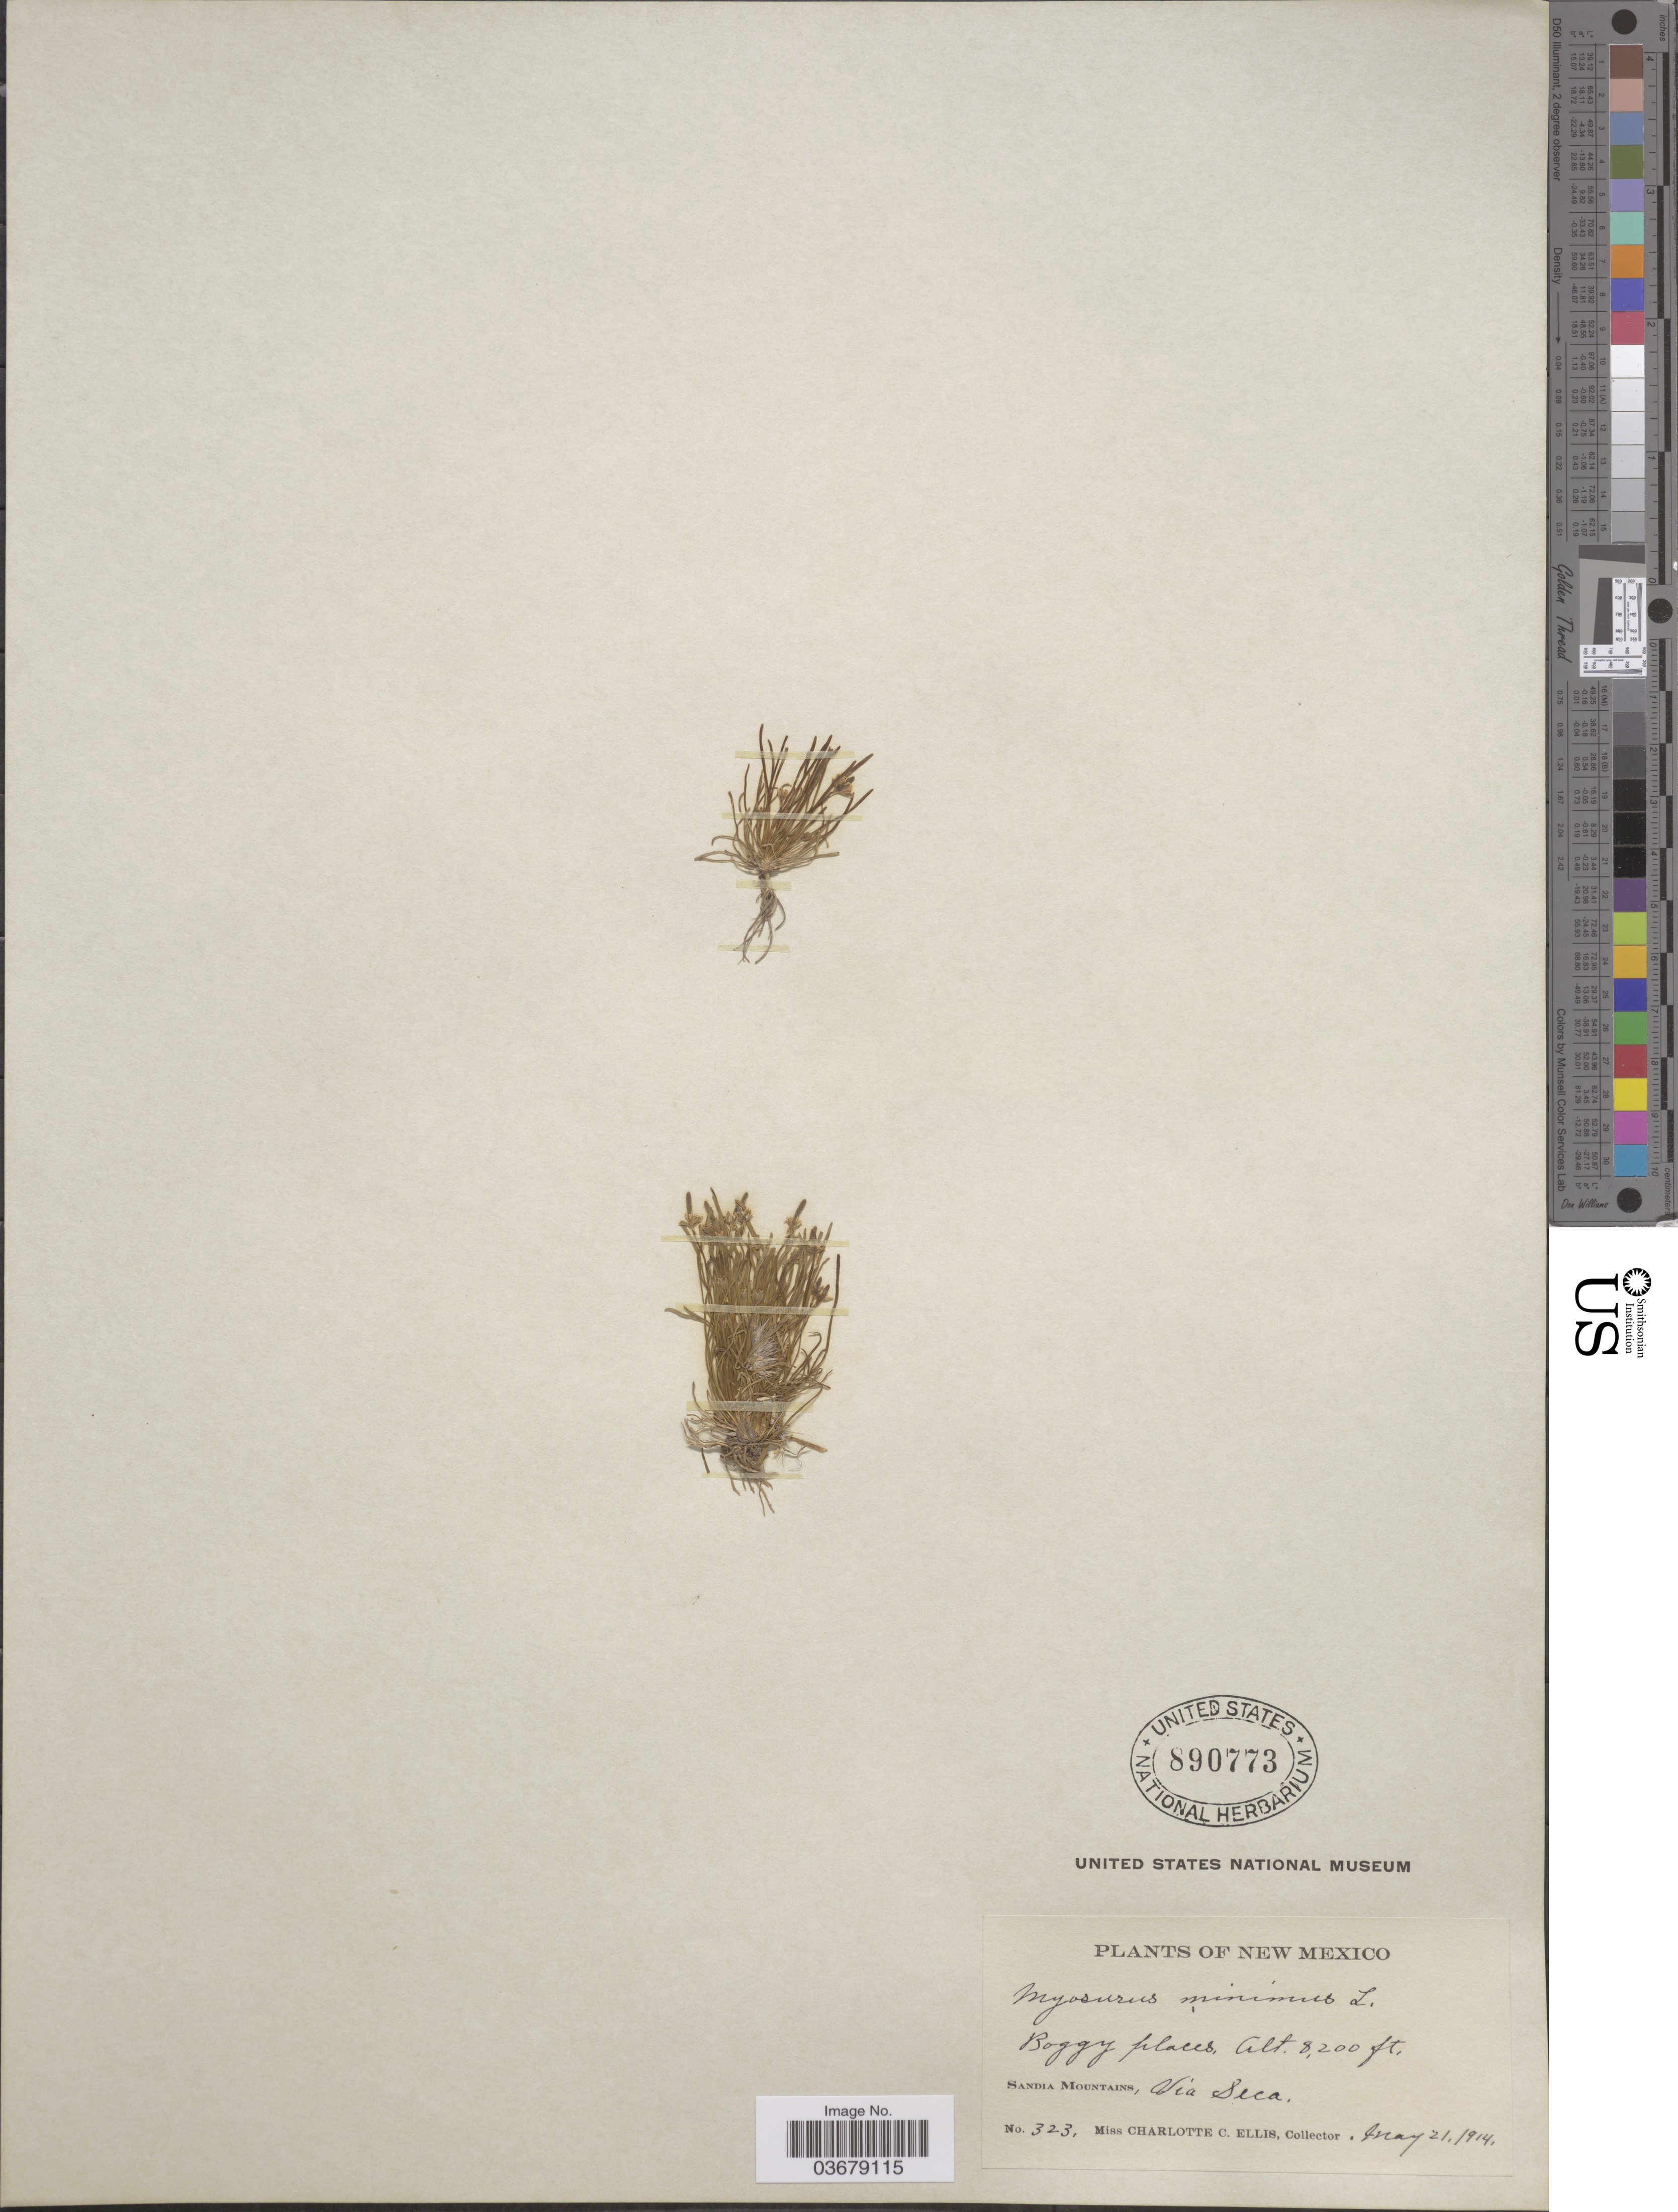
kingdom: Plantae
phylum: Tracheophyta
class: Magnoliopsida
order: Ranunculales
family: Ranunculaceae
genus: Myosurus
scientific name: Myosurus minimus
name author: L.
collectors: C. C. Ellis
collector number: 323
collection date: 1914-05-21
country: United States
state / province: New Mexico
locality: Sandia Mountains, Via Seca.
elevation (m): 2499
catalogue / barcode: US 890773